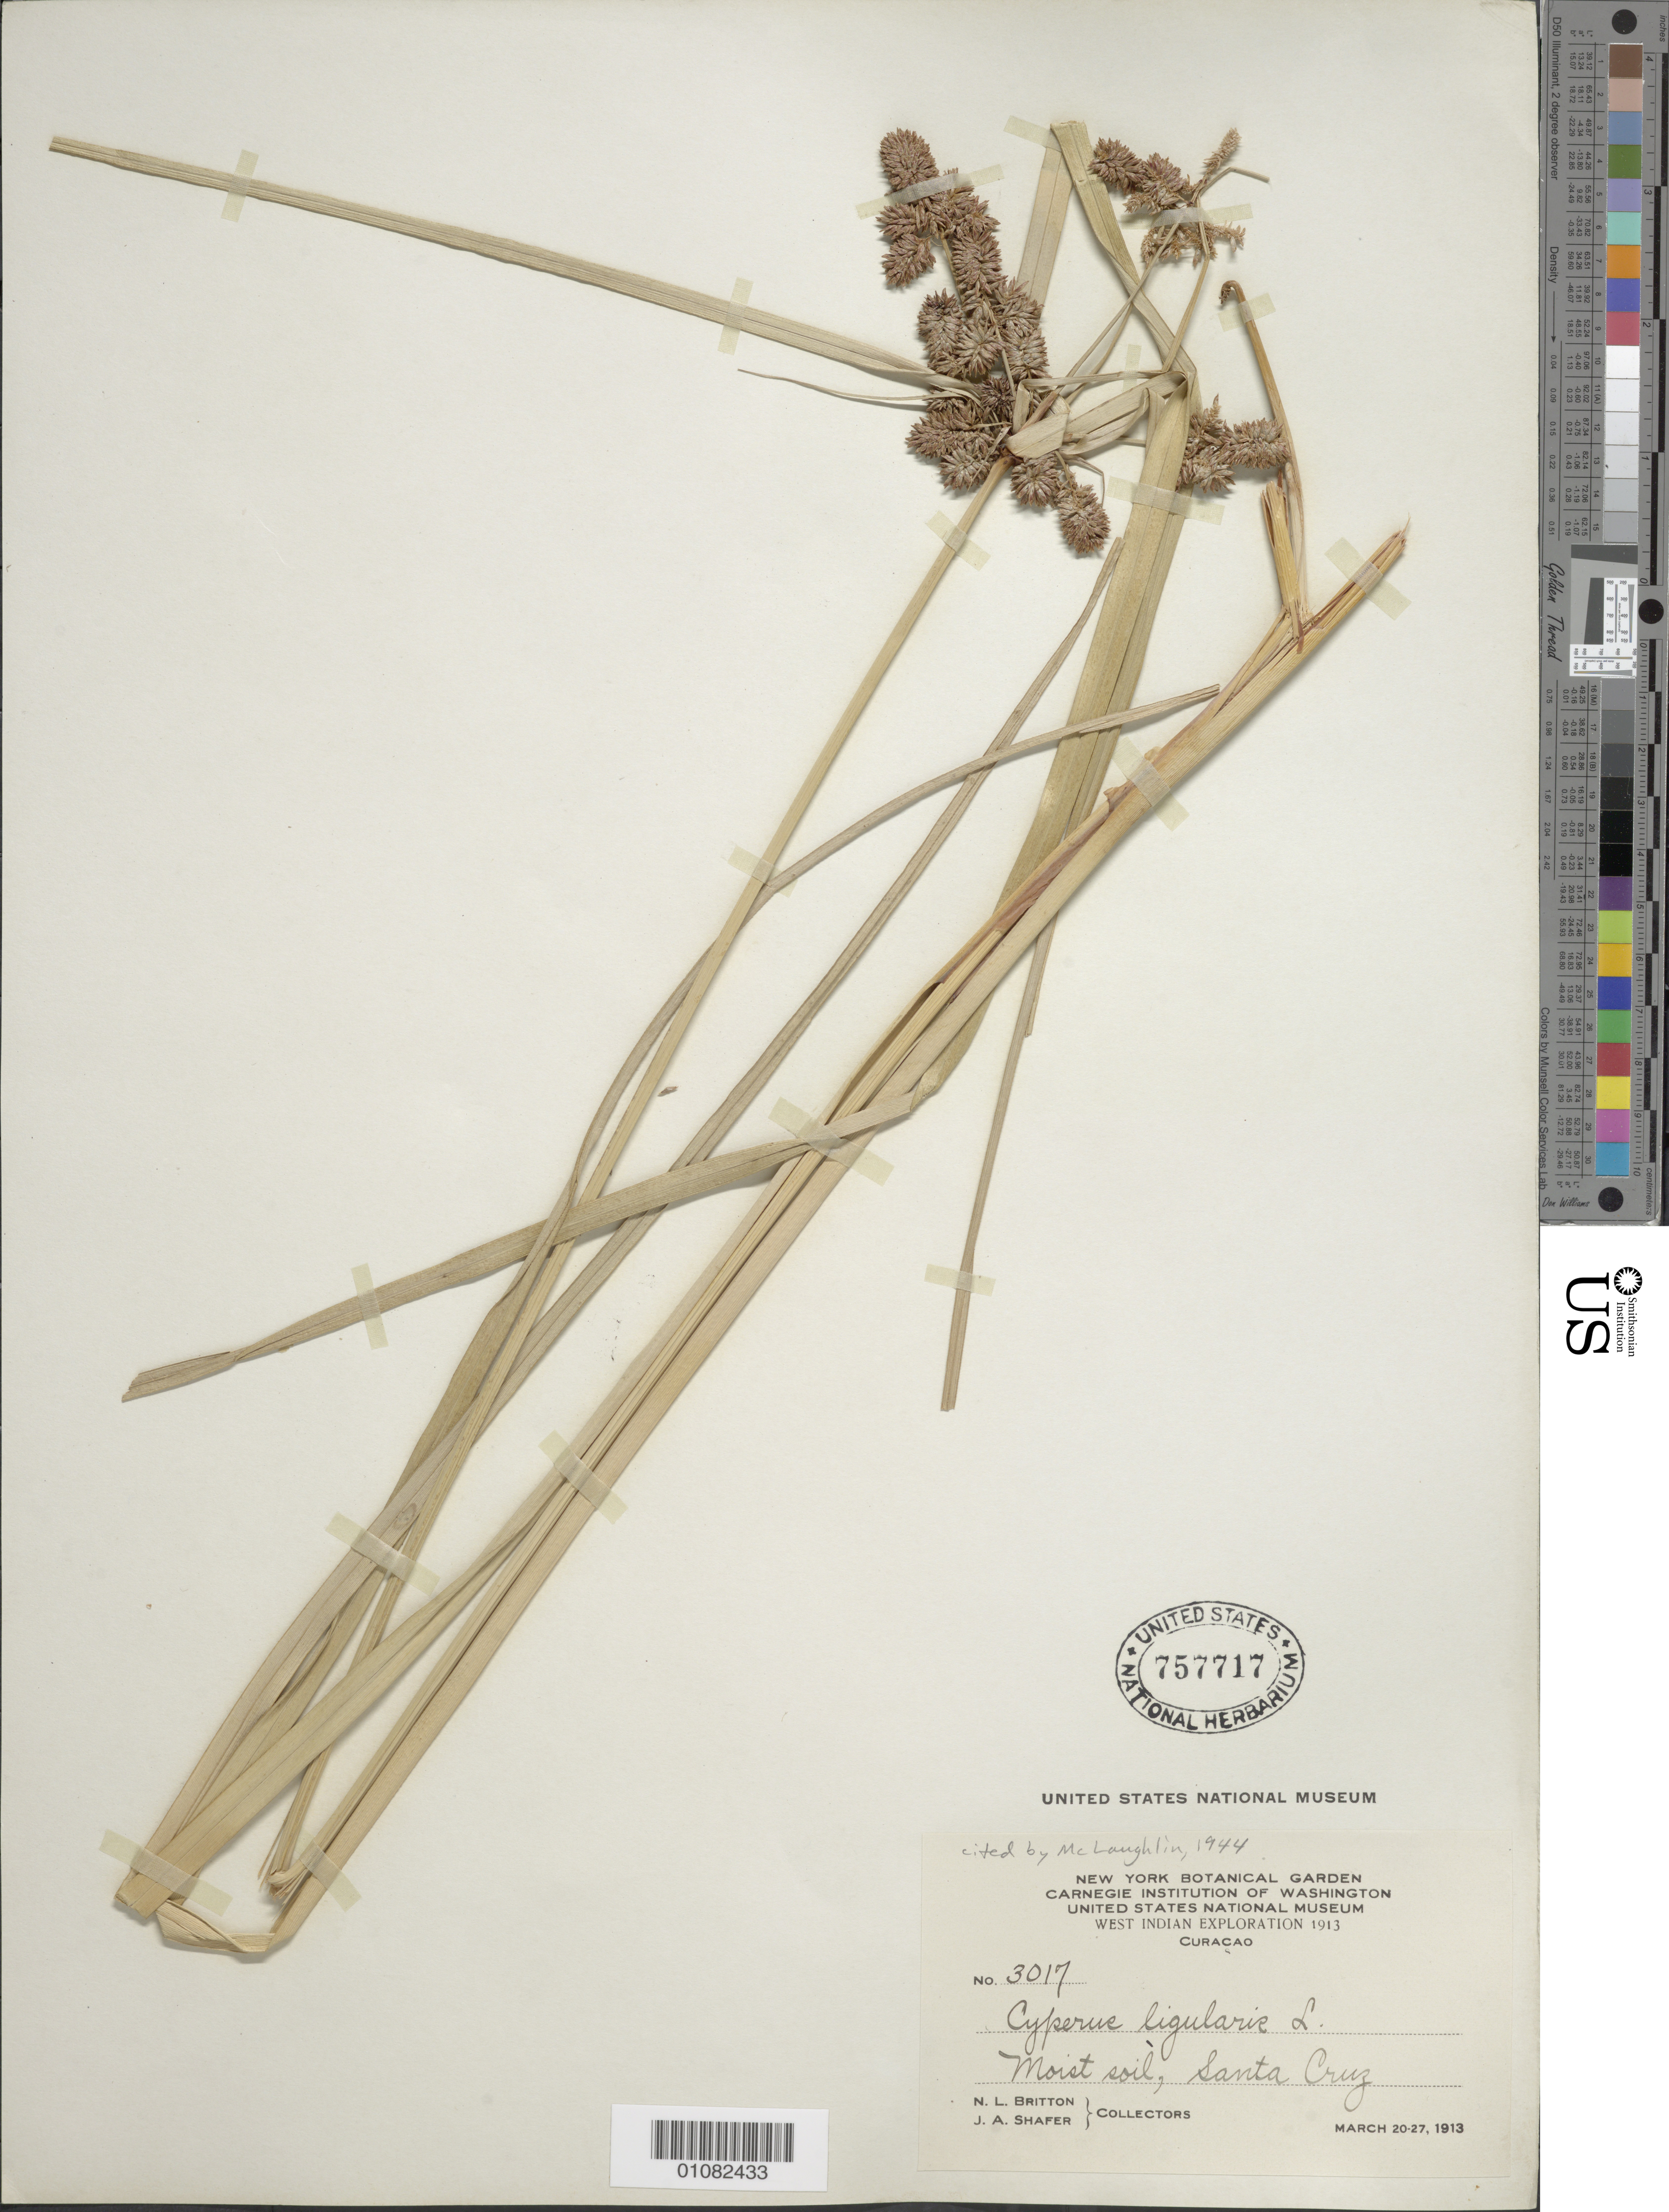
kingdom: Plantae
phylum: Tracheophyta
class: Liliopsida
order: Poales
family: Cyperaceae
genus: Cyperus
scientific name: Cyperus ligularis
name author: L.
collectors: N. Britton & J. A. Shafer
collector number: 3017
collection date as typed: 20 Mar 1913 to 27 Mar 1913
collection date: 1913-03-20/1913-03-27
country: Curaçao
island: Curaçao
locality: Santa Cruz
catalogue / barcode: US 757717